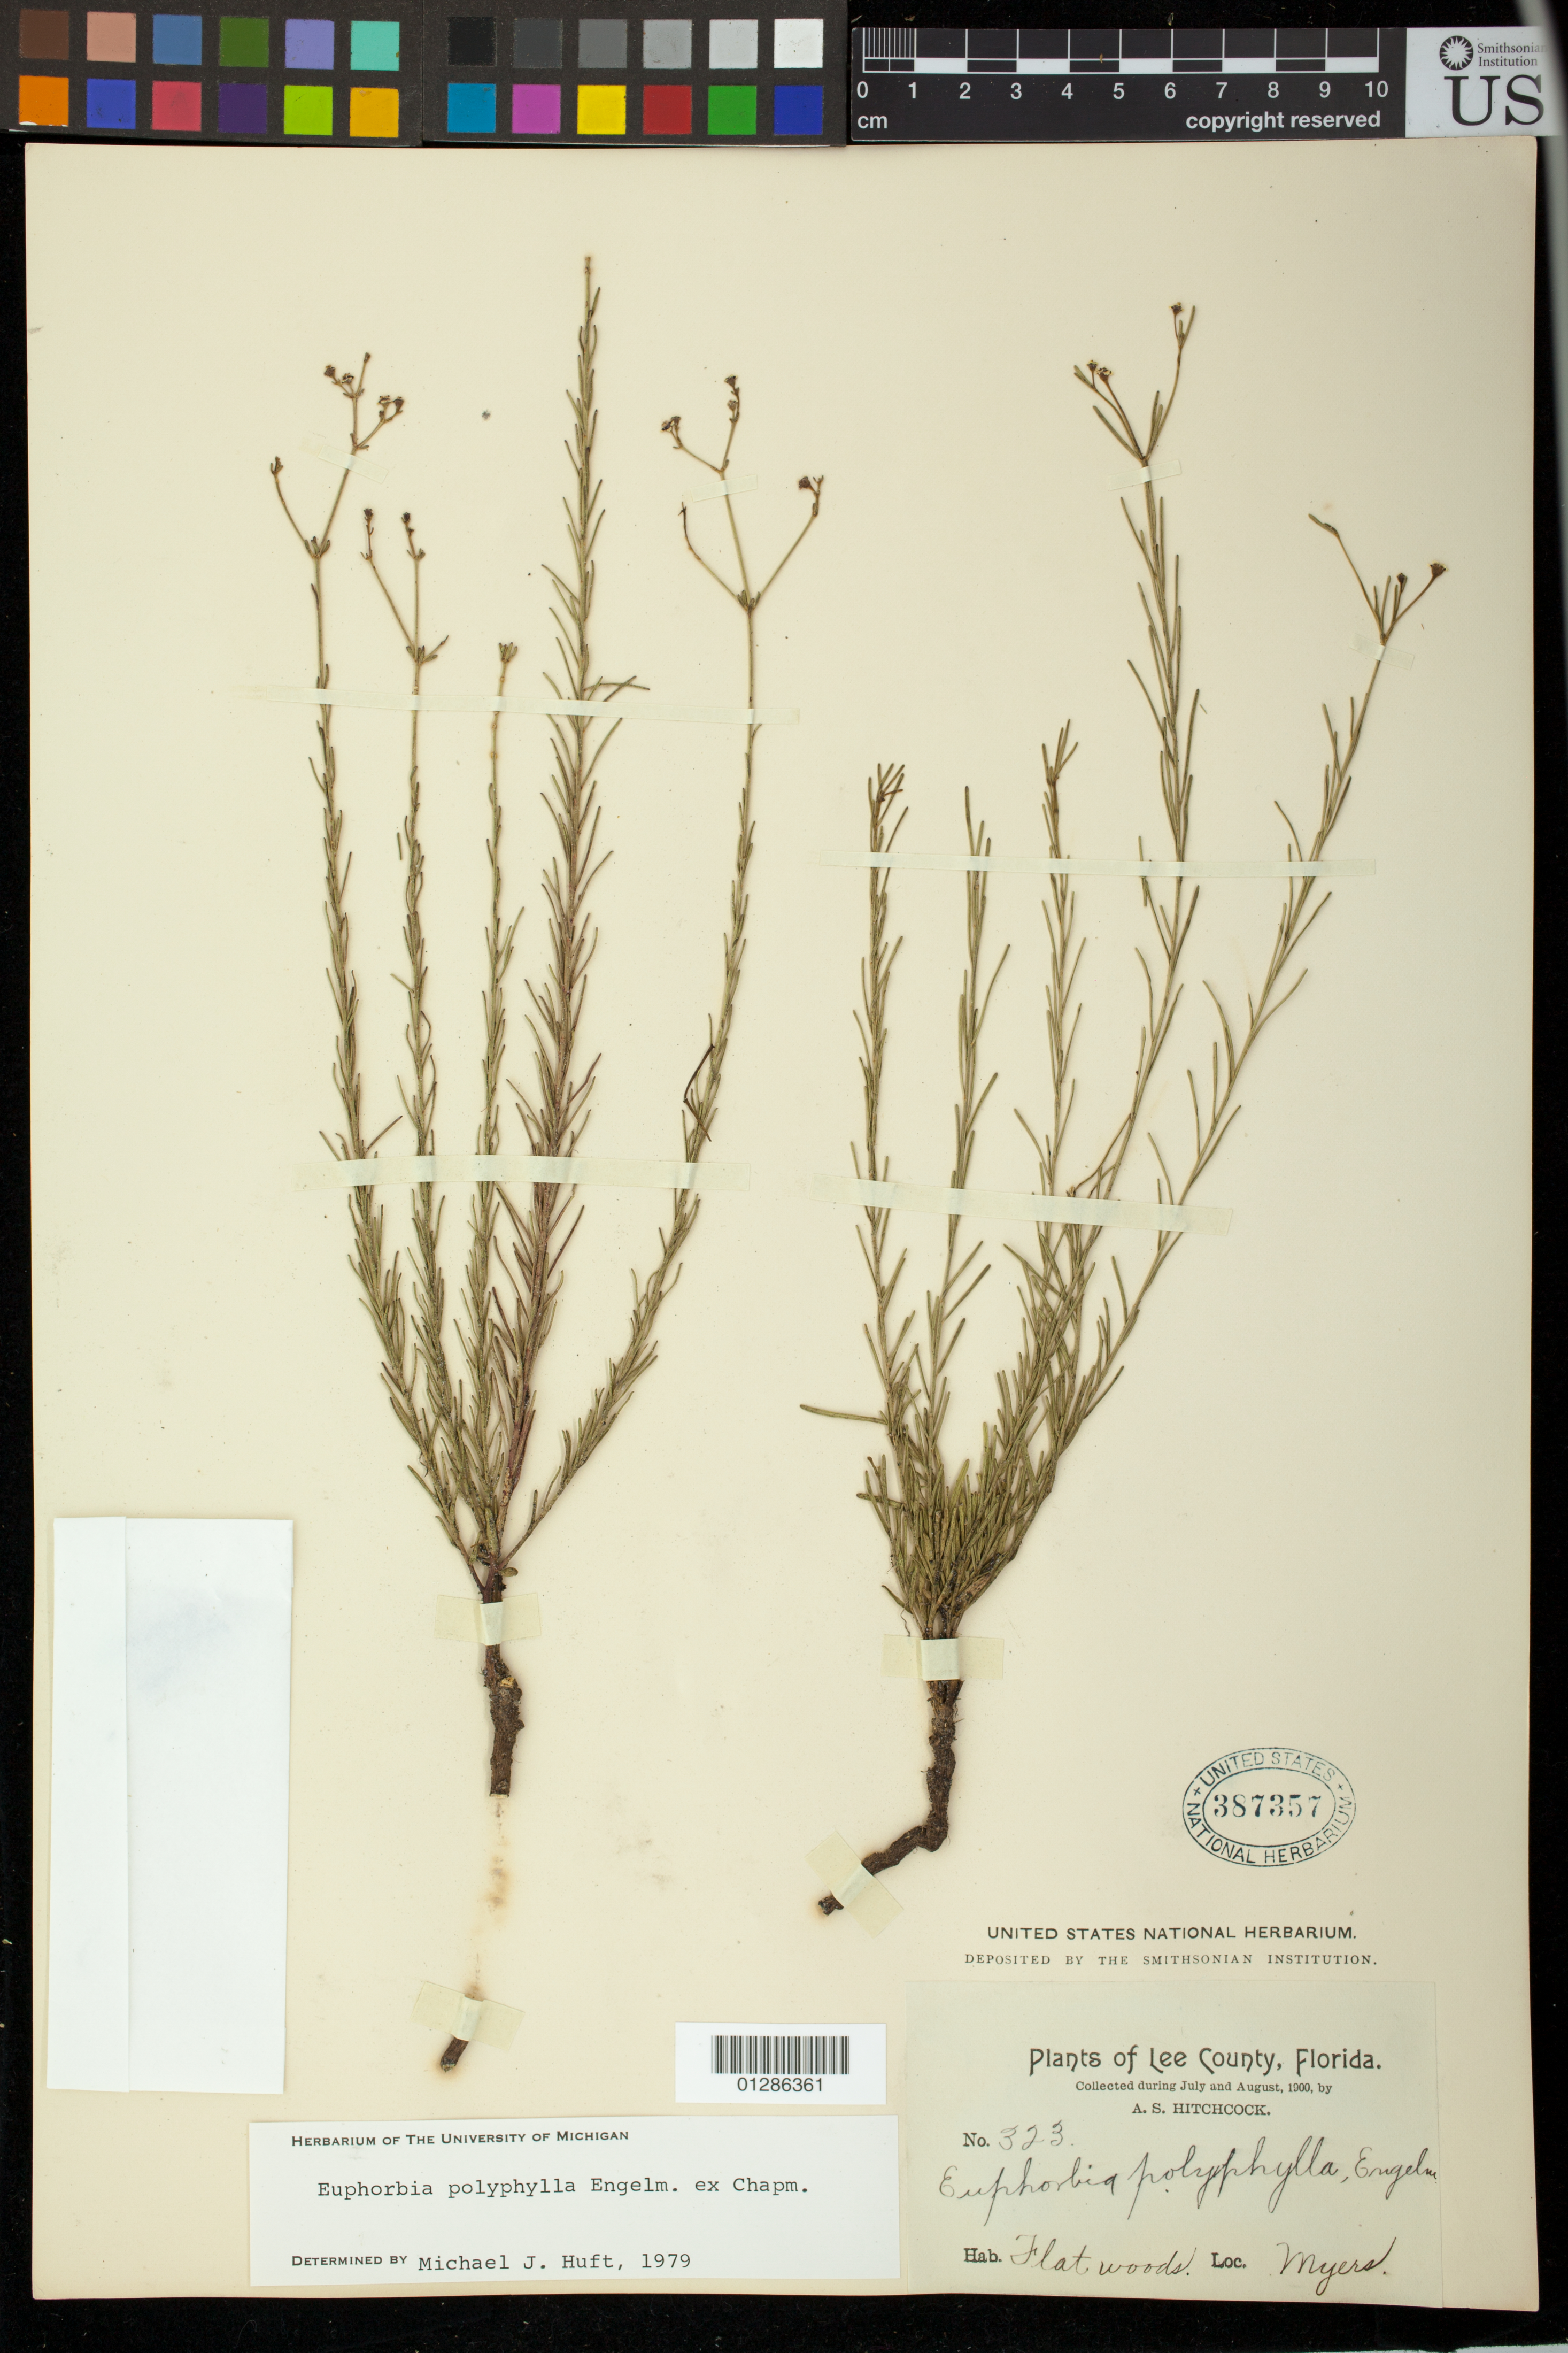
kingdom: Plantae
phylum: Tracheophyta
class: Magnoliopsida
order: Malpighiales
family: Euphorbiaceae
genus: Euphorbia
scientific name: Euphorbia polyphylla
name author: Engelm. ex Holz.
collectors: A. S. Hitchcock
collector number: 323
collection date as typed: Jul 1900 and -- Aug 1900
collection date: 1900-07,1900-08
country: United States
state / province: Florida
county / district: Lee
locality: Myers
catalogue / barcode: US 387357